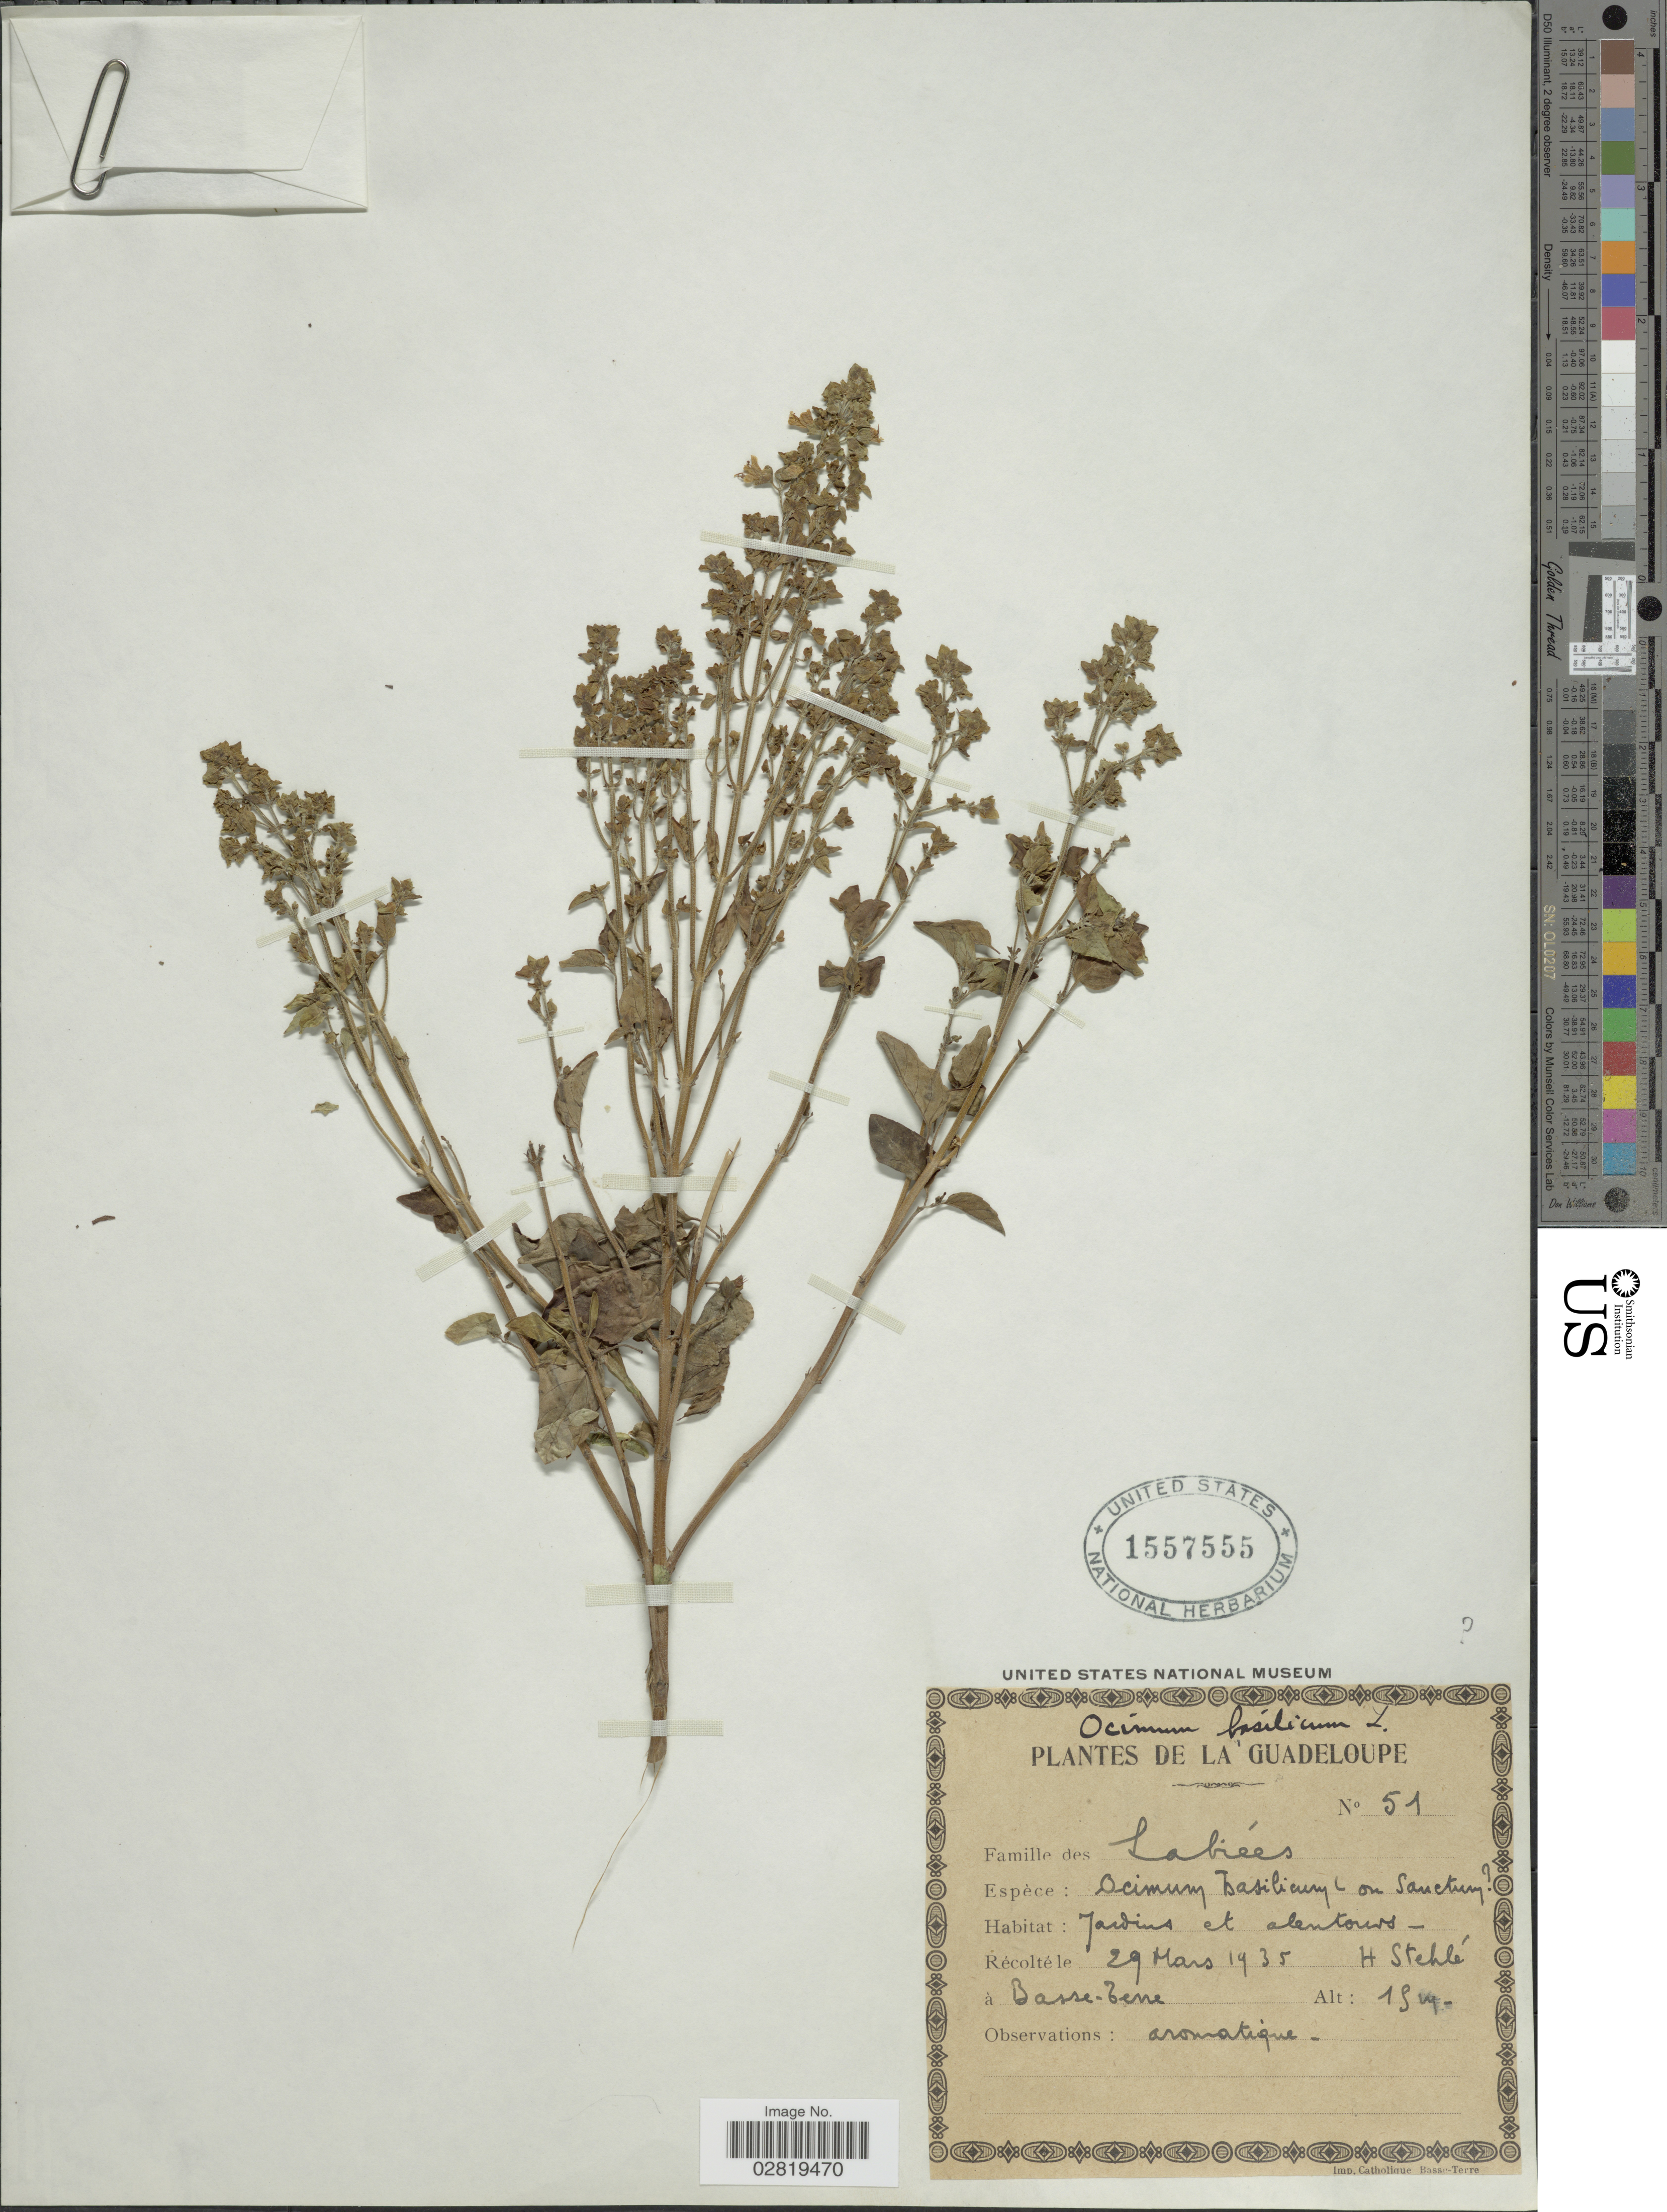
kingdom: Plantae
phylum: Tracheophyta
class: Magnoliopsida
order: Lamiales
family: Lamiaceae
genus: Ocimum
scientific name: Ocimum sanctum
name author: L.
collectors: H. Stehlé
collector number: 51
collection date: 1935-03-29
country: Guadeloupe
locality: Basse-Terre. Jardins et alentours.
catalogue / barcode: US 1557555